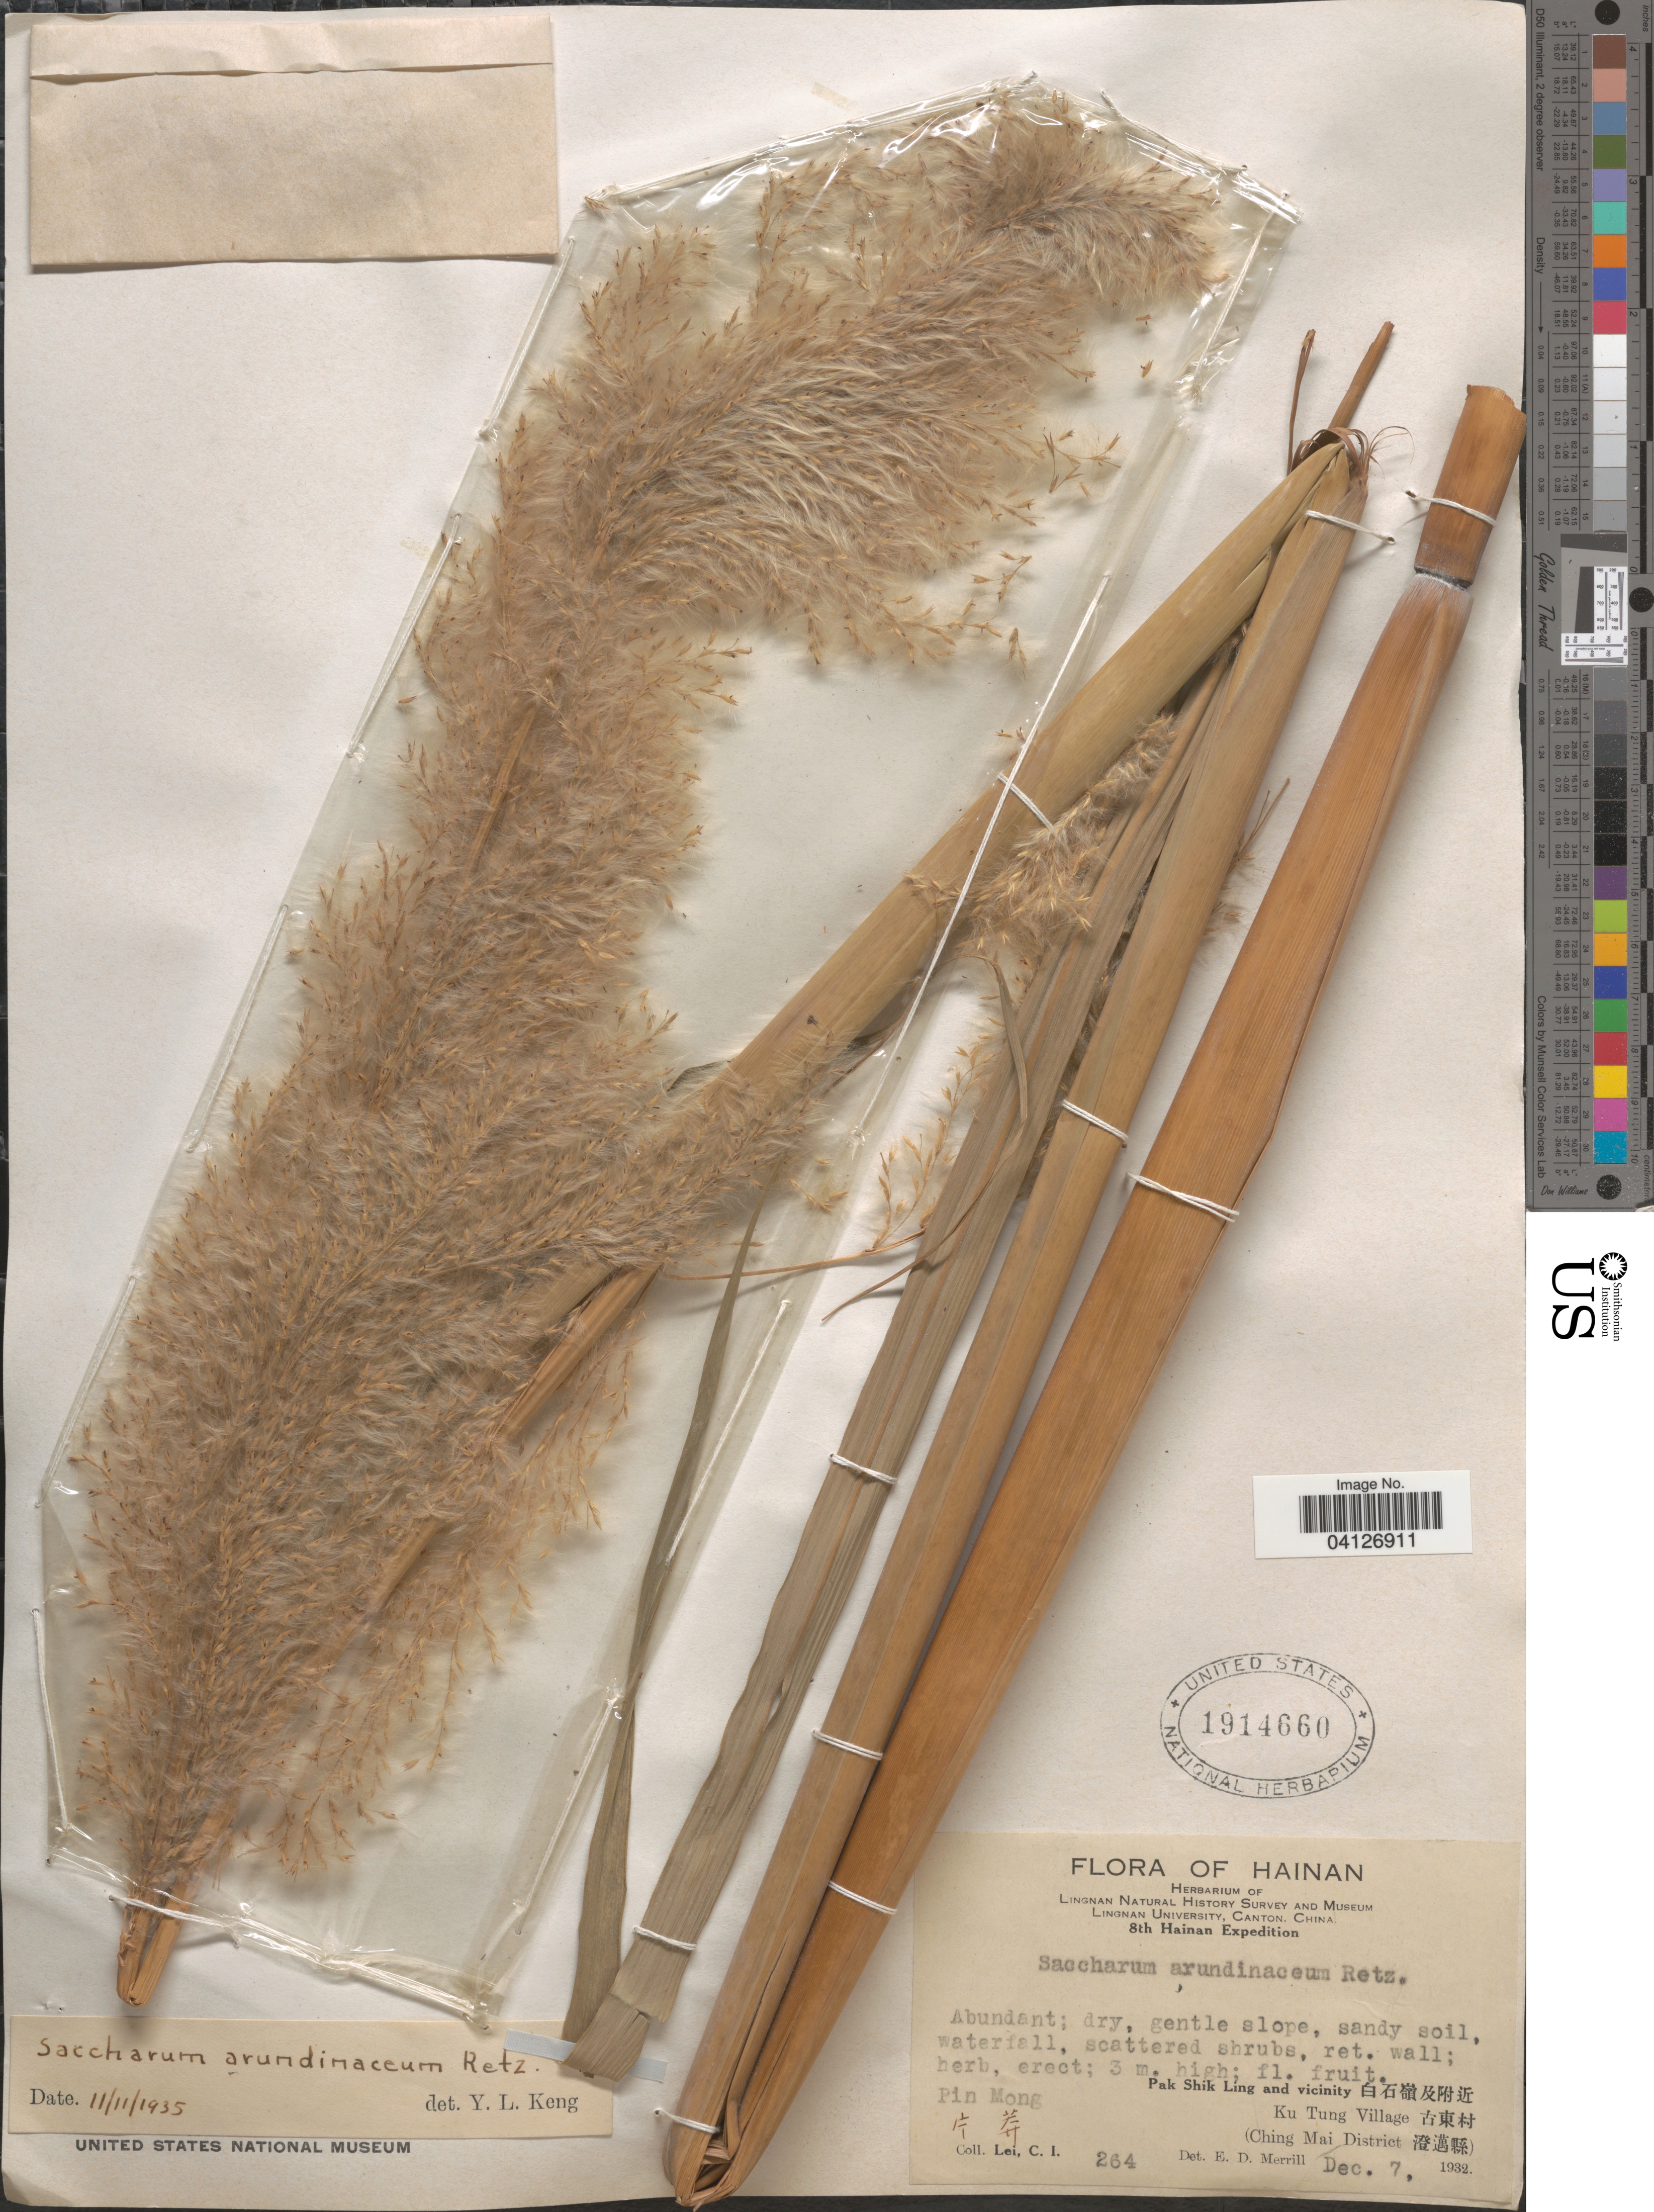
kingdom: Plantae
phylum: Tracheophyta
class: Liliopsida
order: Poales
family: Poaceae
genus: Saccharum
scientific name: Saccharum arundinaceum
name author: Retz.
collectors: C. I. Lei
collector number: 264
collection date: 1932-12-07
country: China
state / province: Hainan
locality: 8th Hainan E[Foreign script]pedition. Pin Mong. Pak Shik Ling and vicinity [Foreign script] Ku Tung Village [Foreign script] (Ching Mai District [Foreign script]).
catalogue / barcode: US 1914660